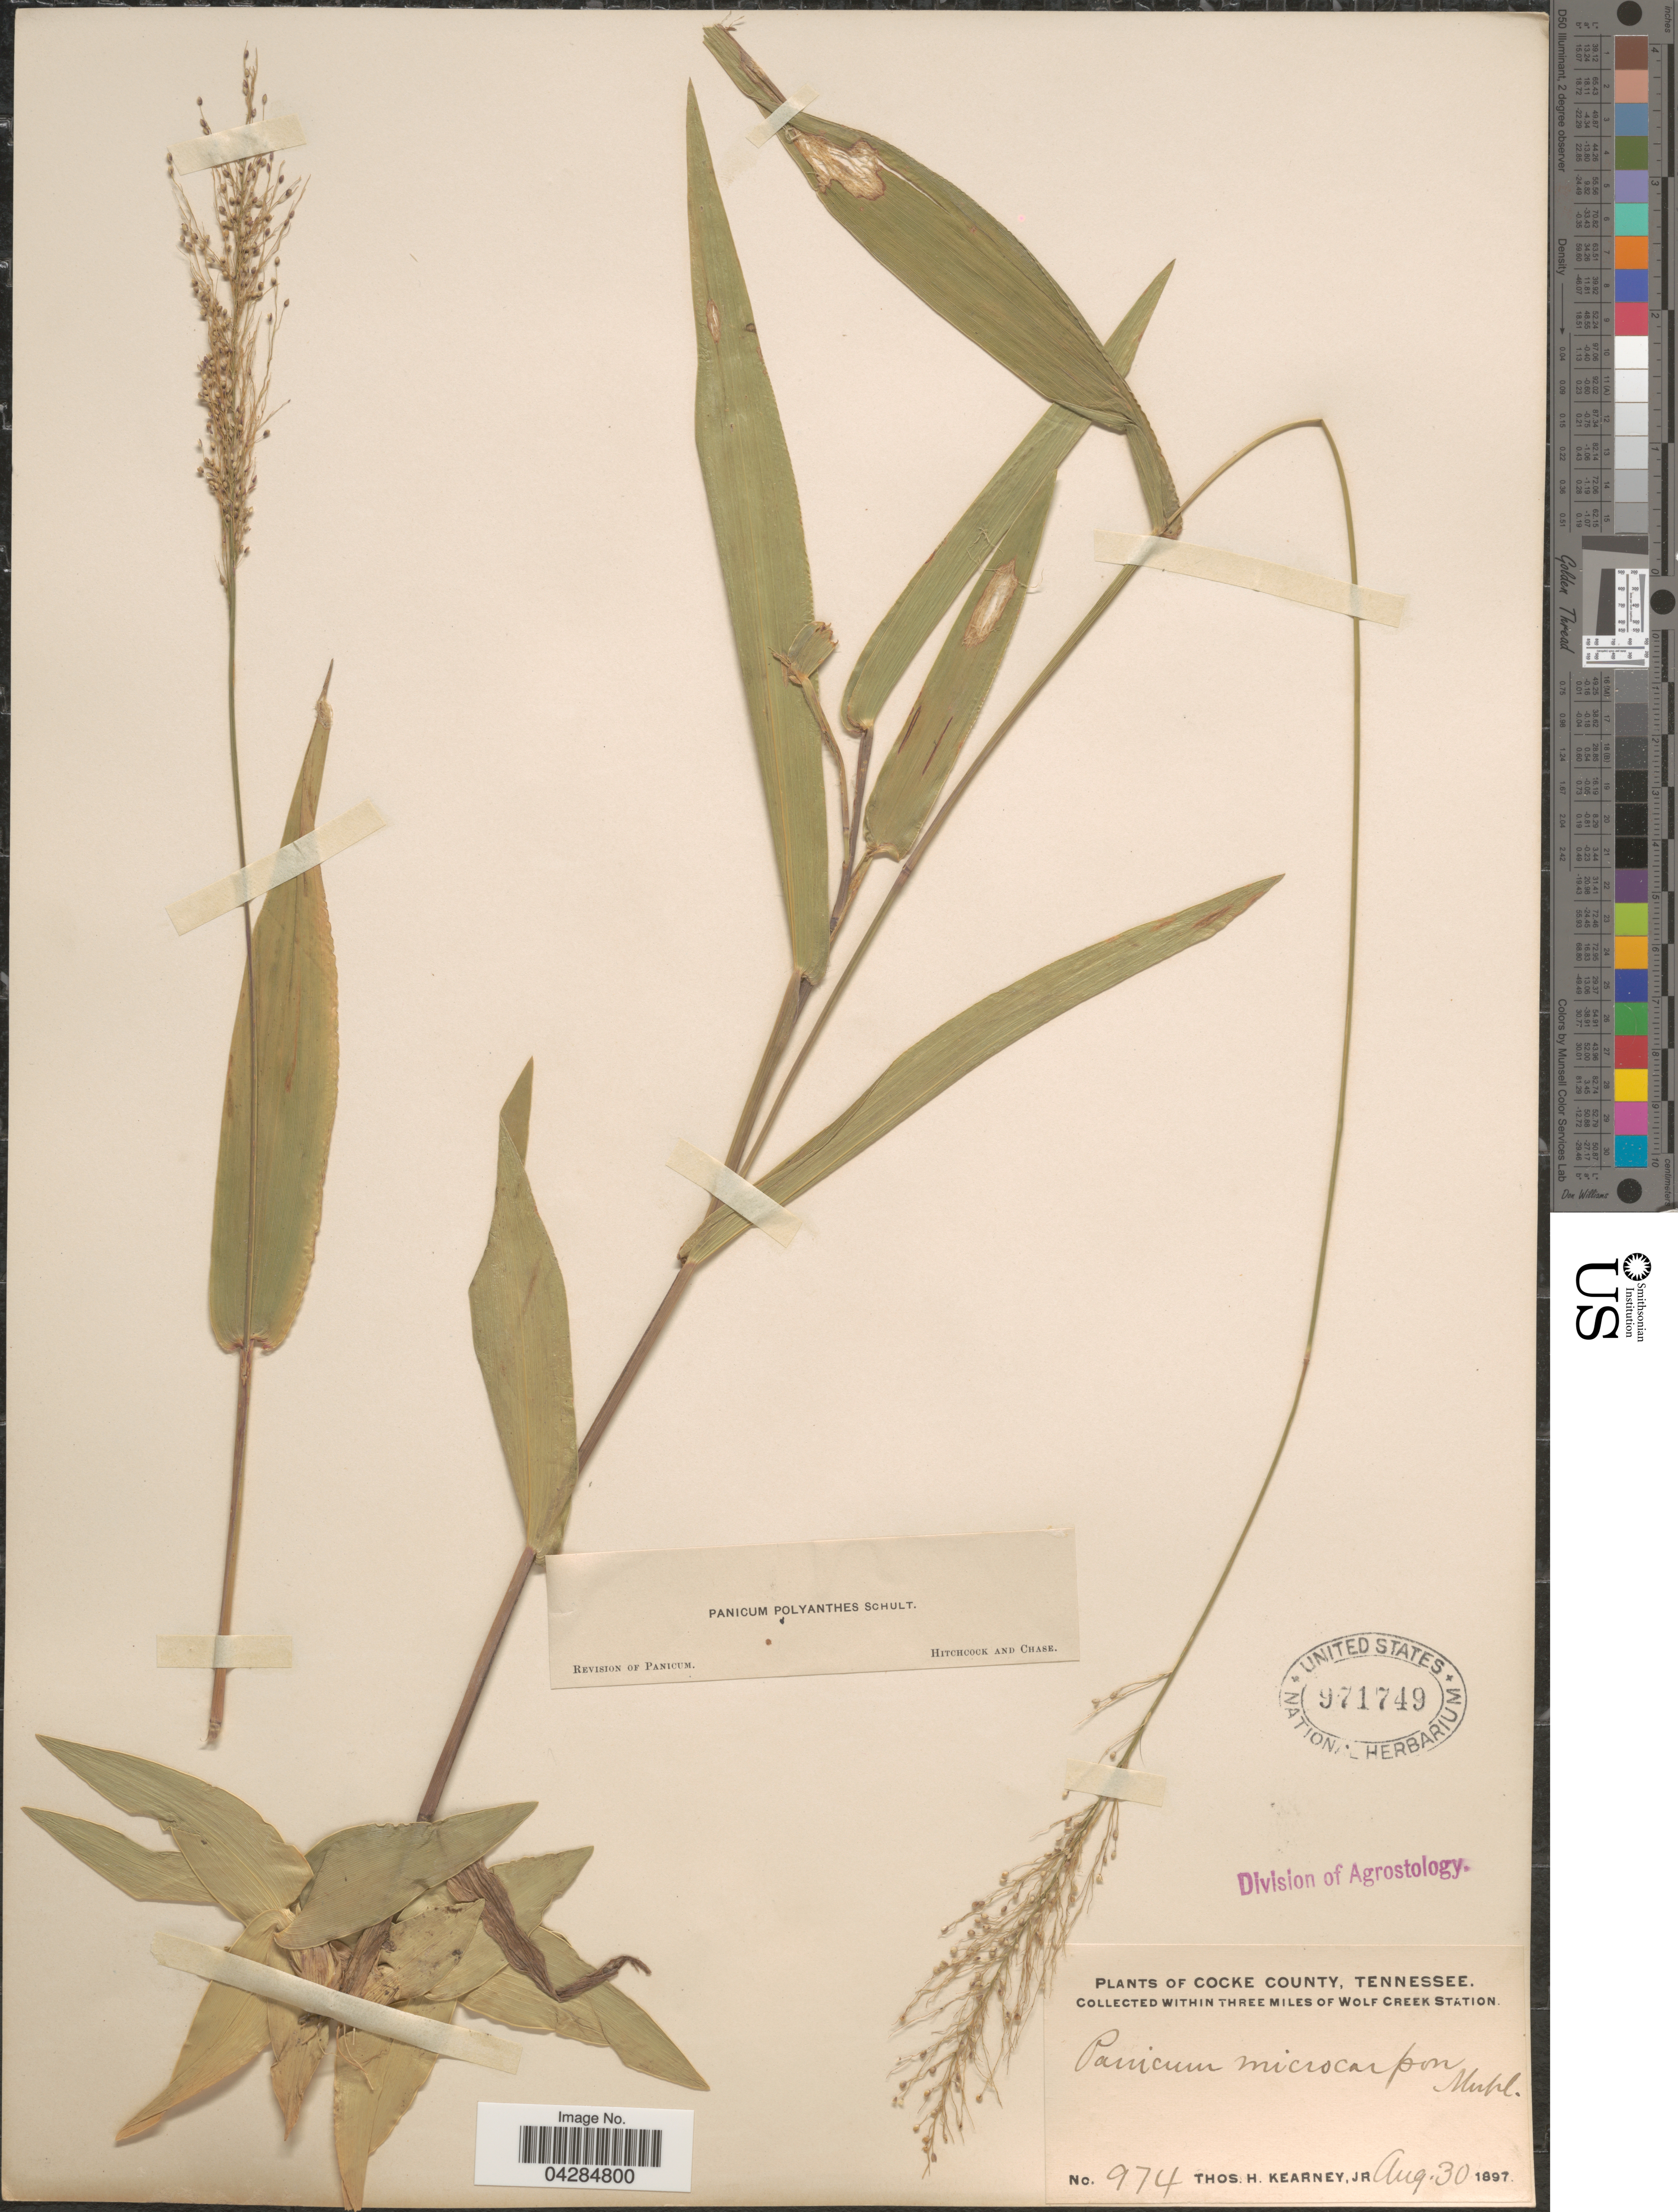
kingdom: Plantae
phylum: Tracheophyta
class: Liliopsida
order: Poales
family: Poaceae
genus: Dichanthelium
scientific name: Dichanthelium polyanthes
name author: (Schult.) Mohlenbr.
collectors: T. H. Kearney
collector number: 974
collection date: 1897-08-30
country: United States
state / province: Tennessee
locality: Cocke County. Within three miles of Wolf Creek Station.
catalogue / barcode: US 971749